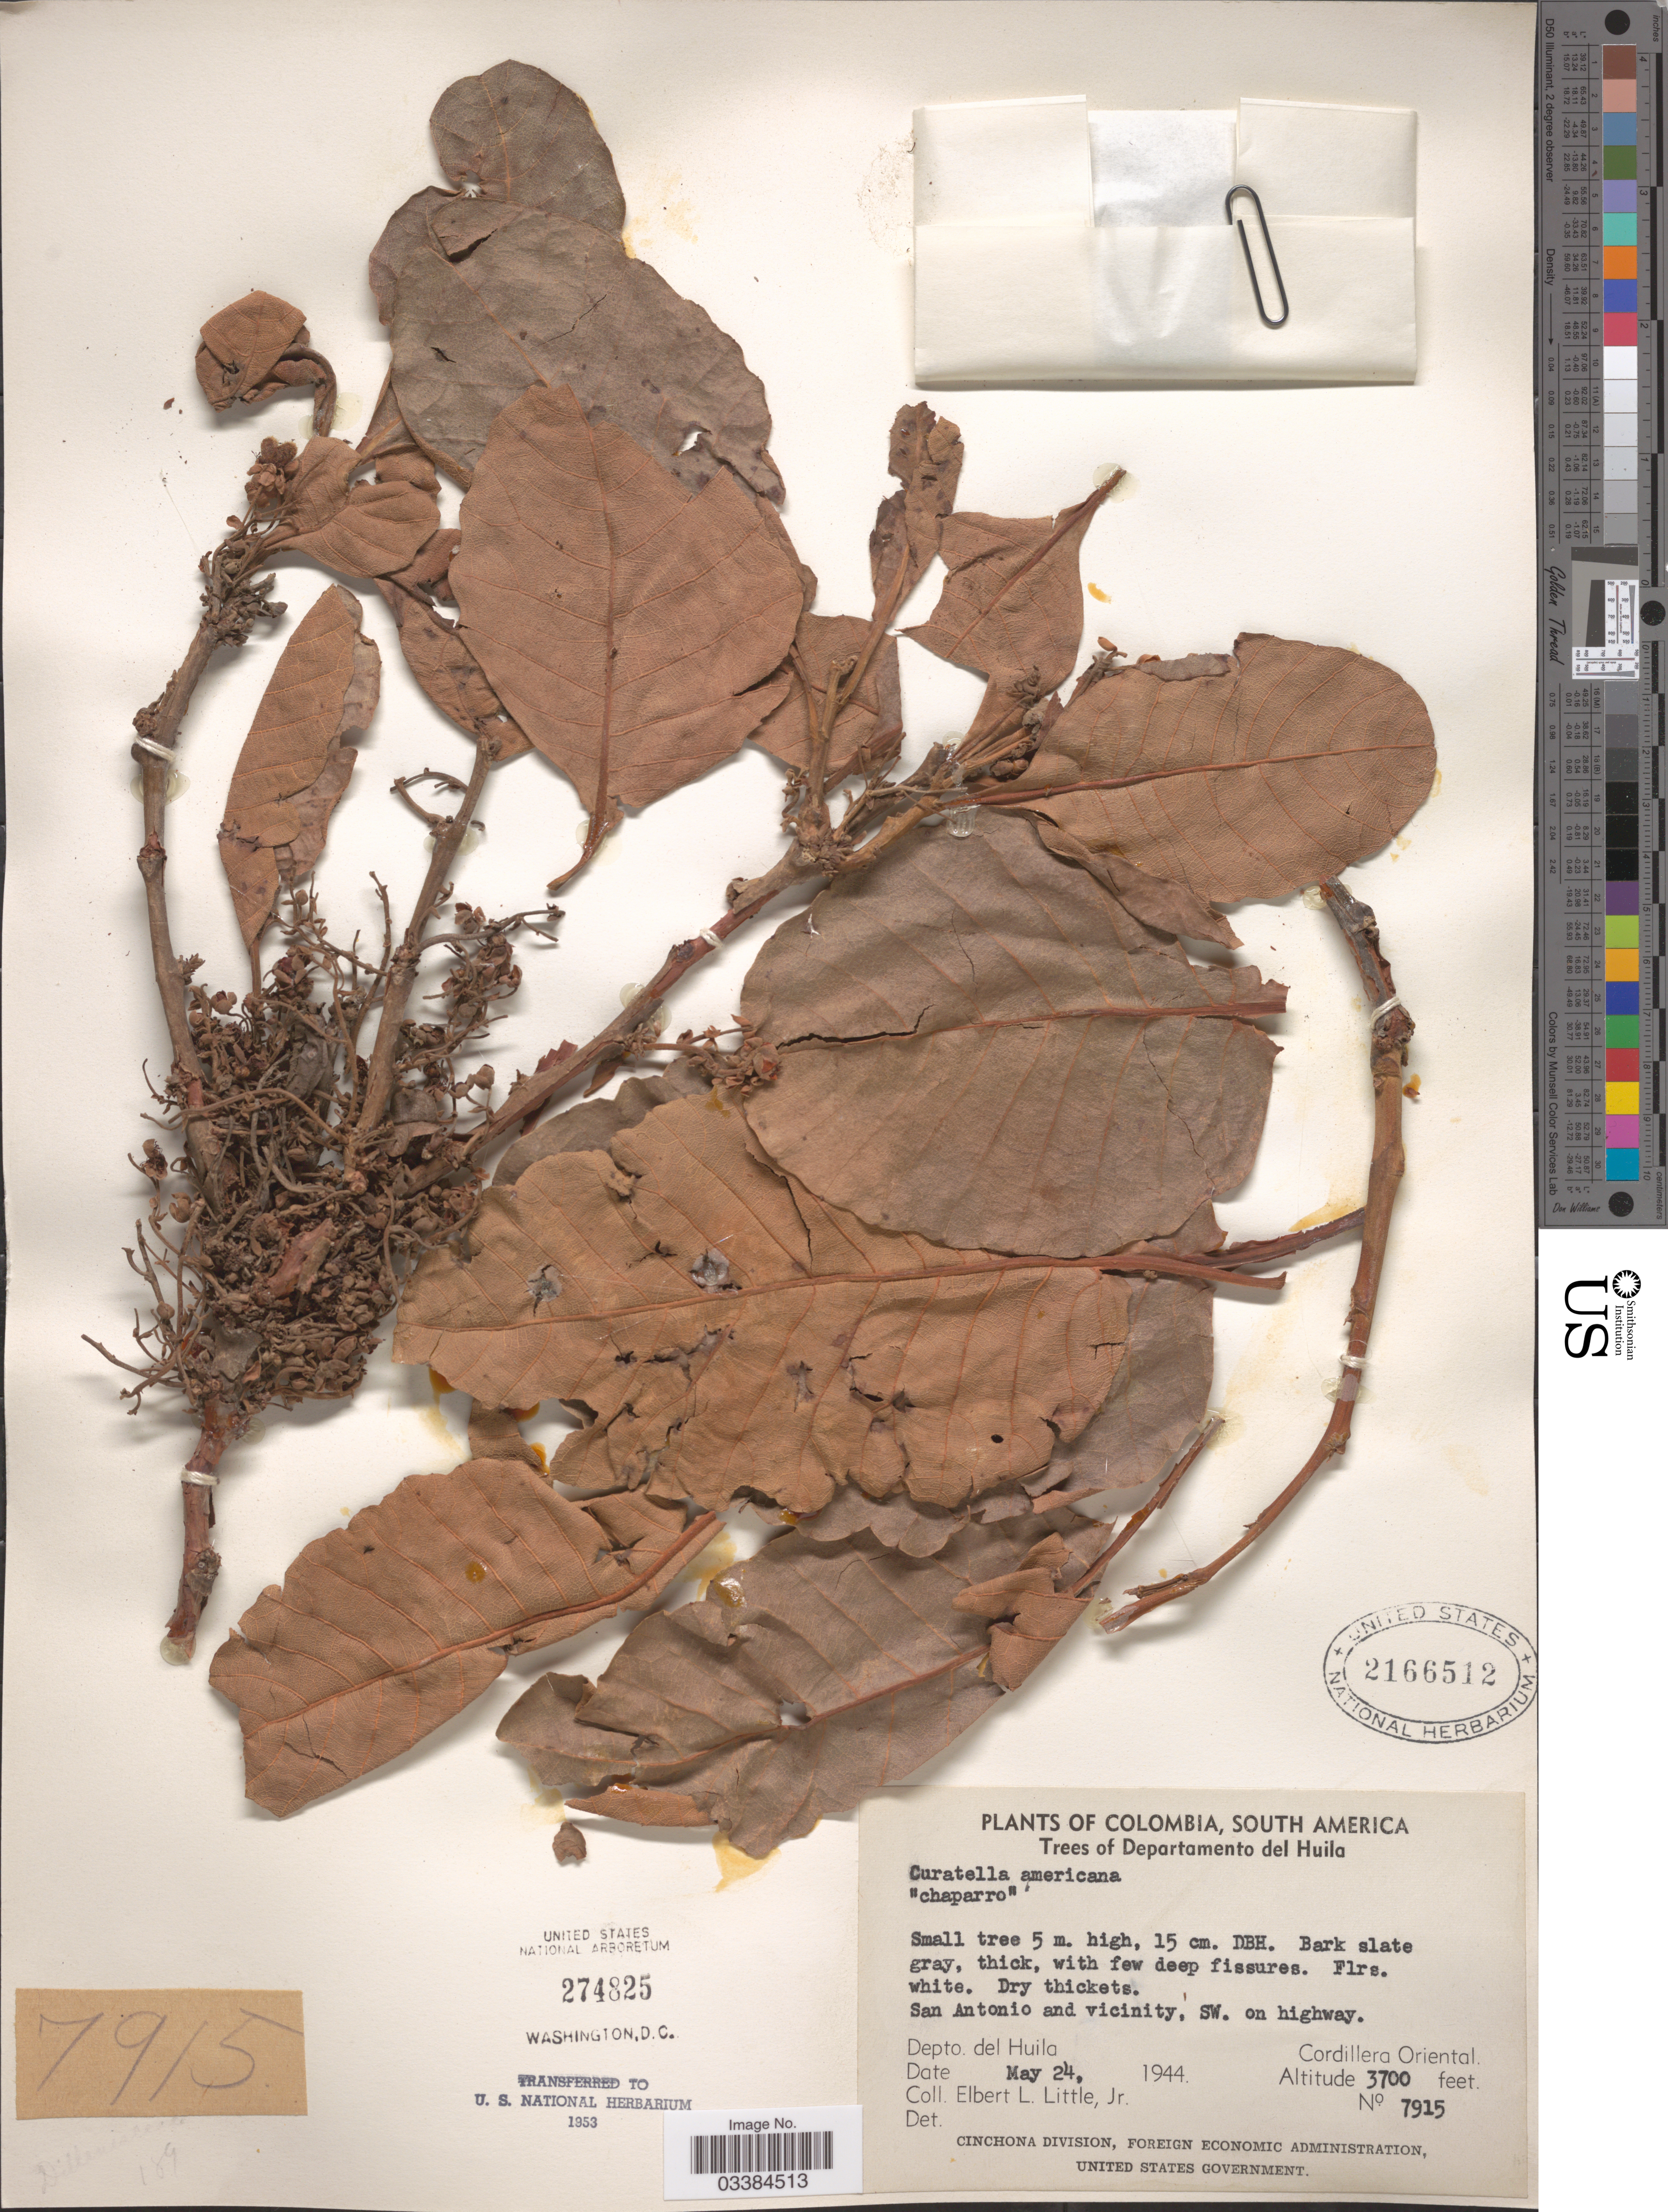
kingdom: Plantae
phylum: Tracheophyta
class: Magnoliopsida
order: Dilleniales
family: Dilleniaceae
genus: Curatella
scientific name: Curatella americana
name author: L.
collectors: E. L. Little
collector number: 7915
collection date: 1944-05-24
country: Colombia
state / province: Huila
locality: Departamento del Huila, San Antonio and vicinity, SW. on highway. Depto. del Huila. Cordillera Oriental.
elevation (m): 1128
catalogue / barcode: US 2166512